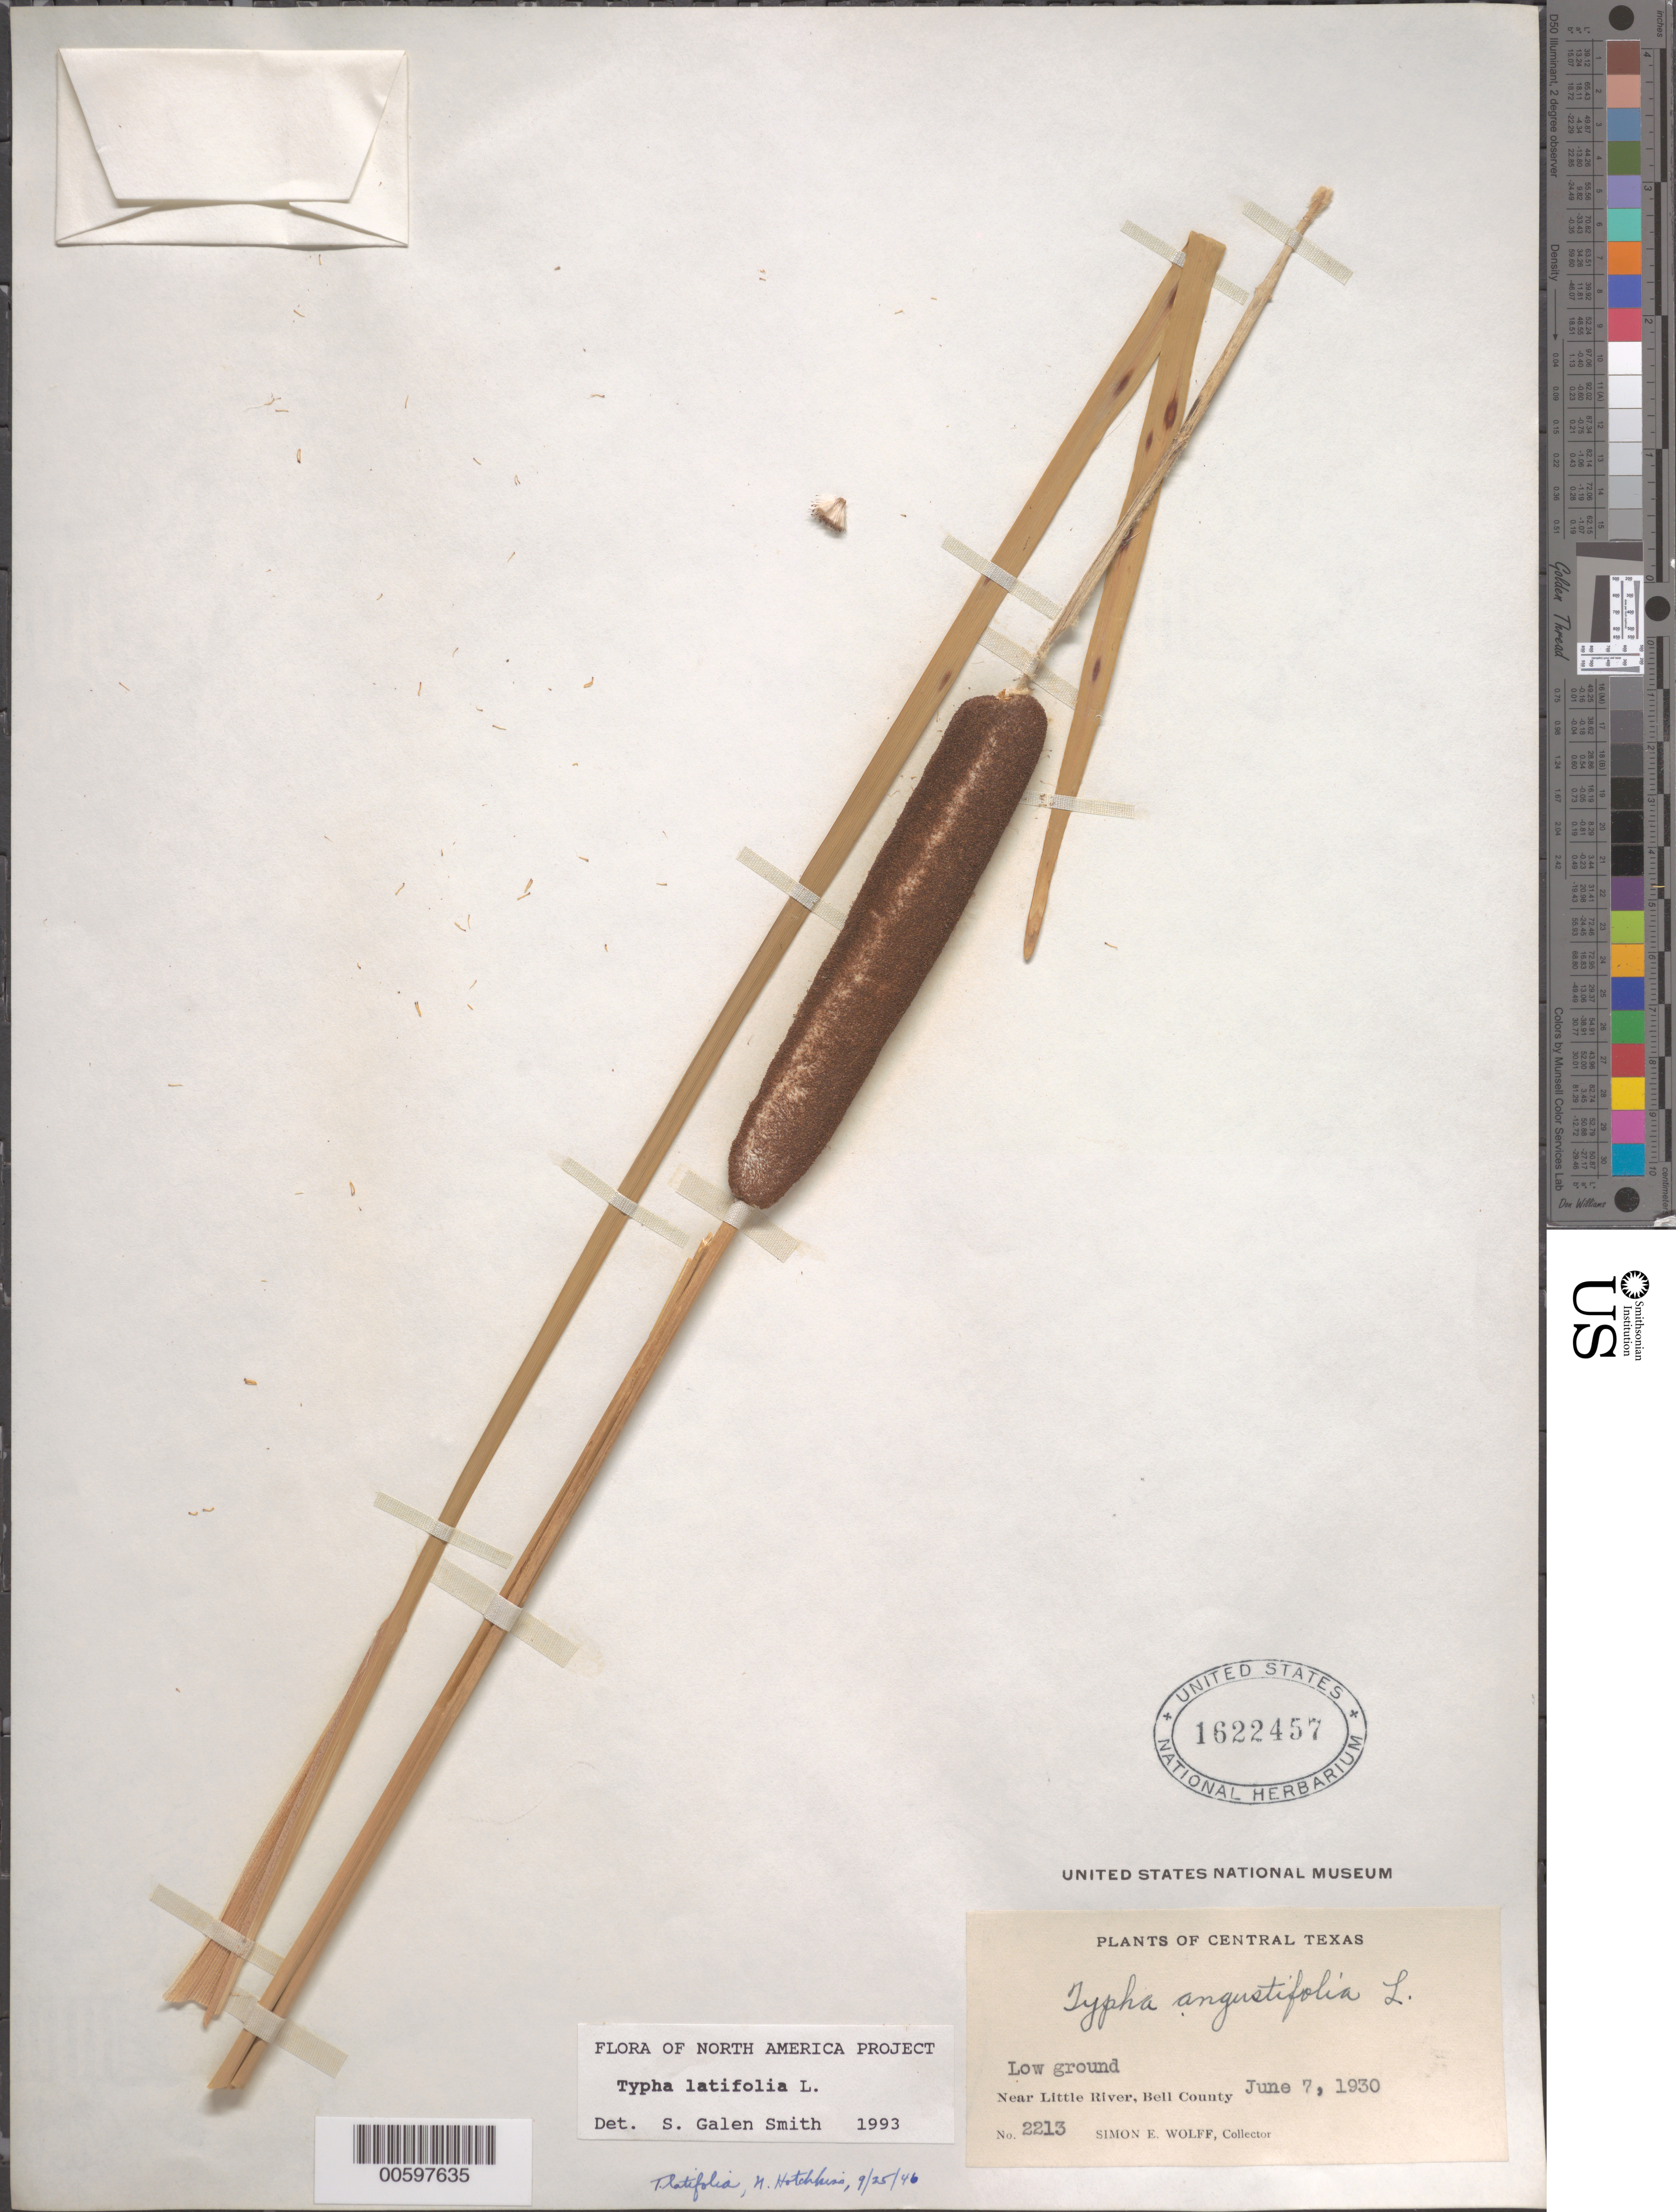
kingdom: Plantae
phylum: Tracheophyta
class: Liliopsida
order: Poales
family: Typhaceae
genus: Typha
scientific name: Typha latifolia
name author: L.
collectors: S. E. Wolff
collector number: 2213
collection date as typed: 07 Jun 1930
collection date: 1930-06-07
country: United States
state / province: Texas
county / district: Bell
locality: Near Little River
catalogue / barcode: US 1622457